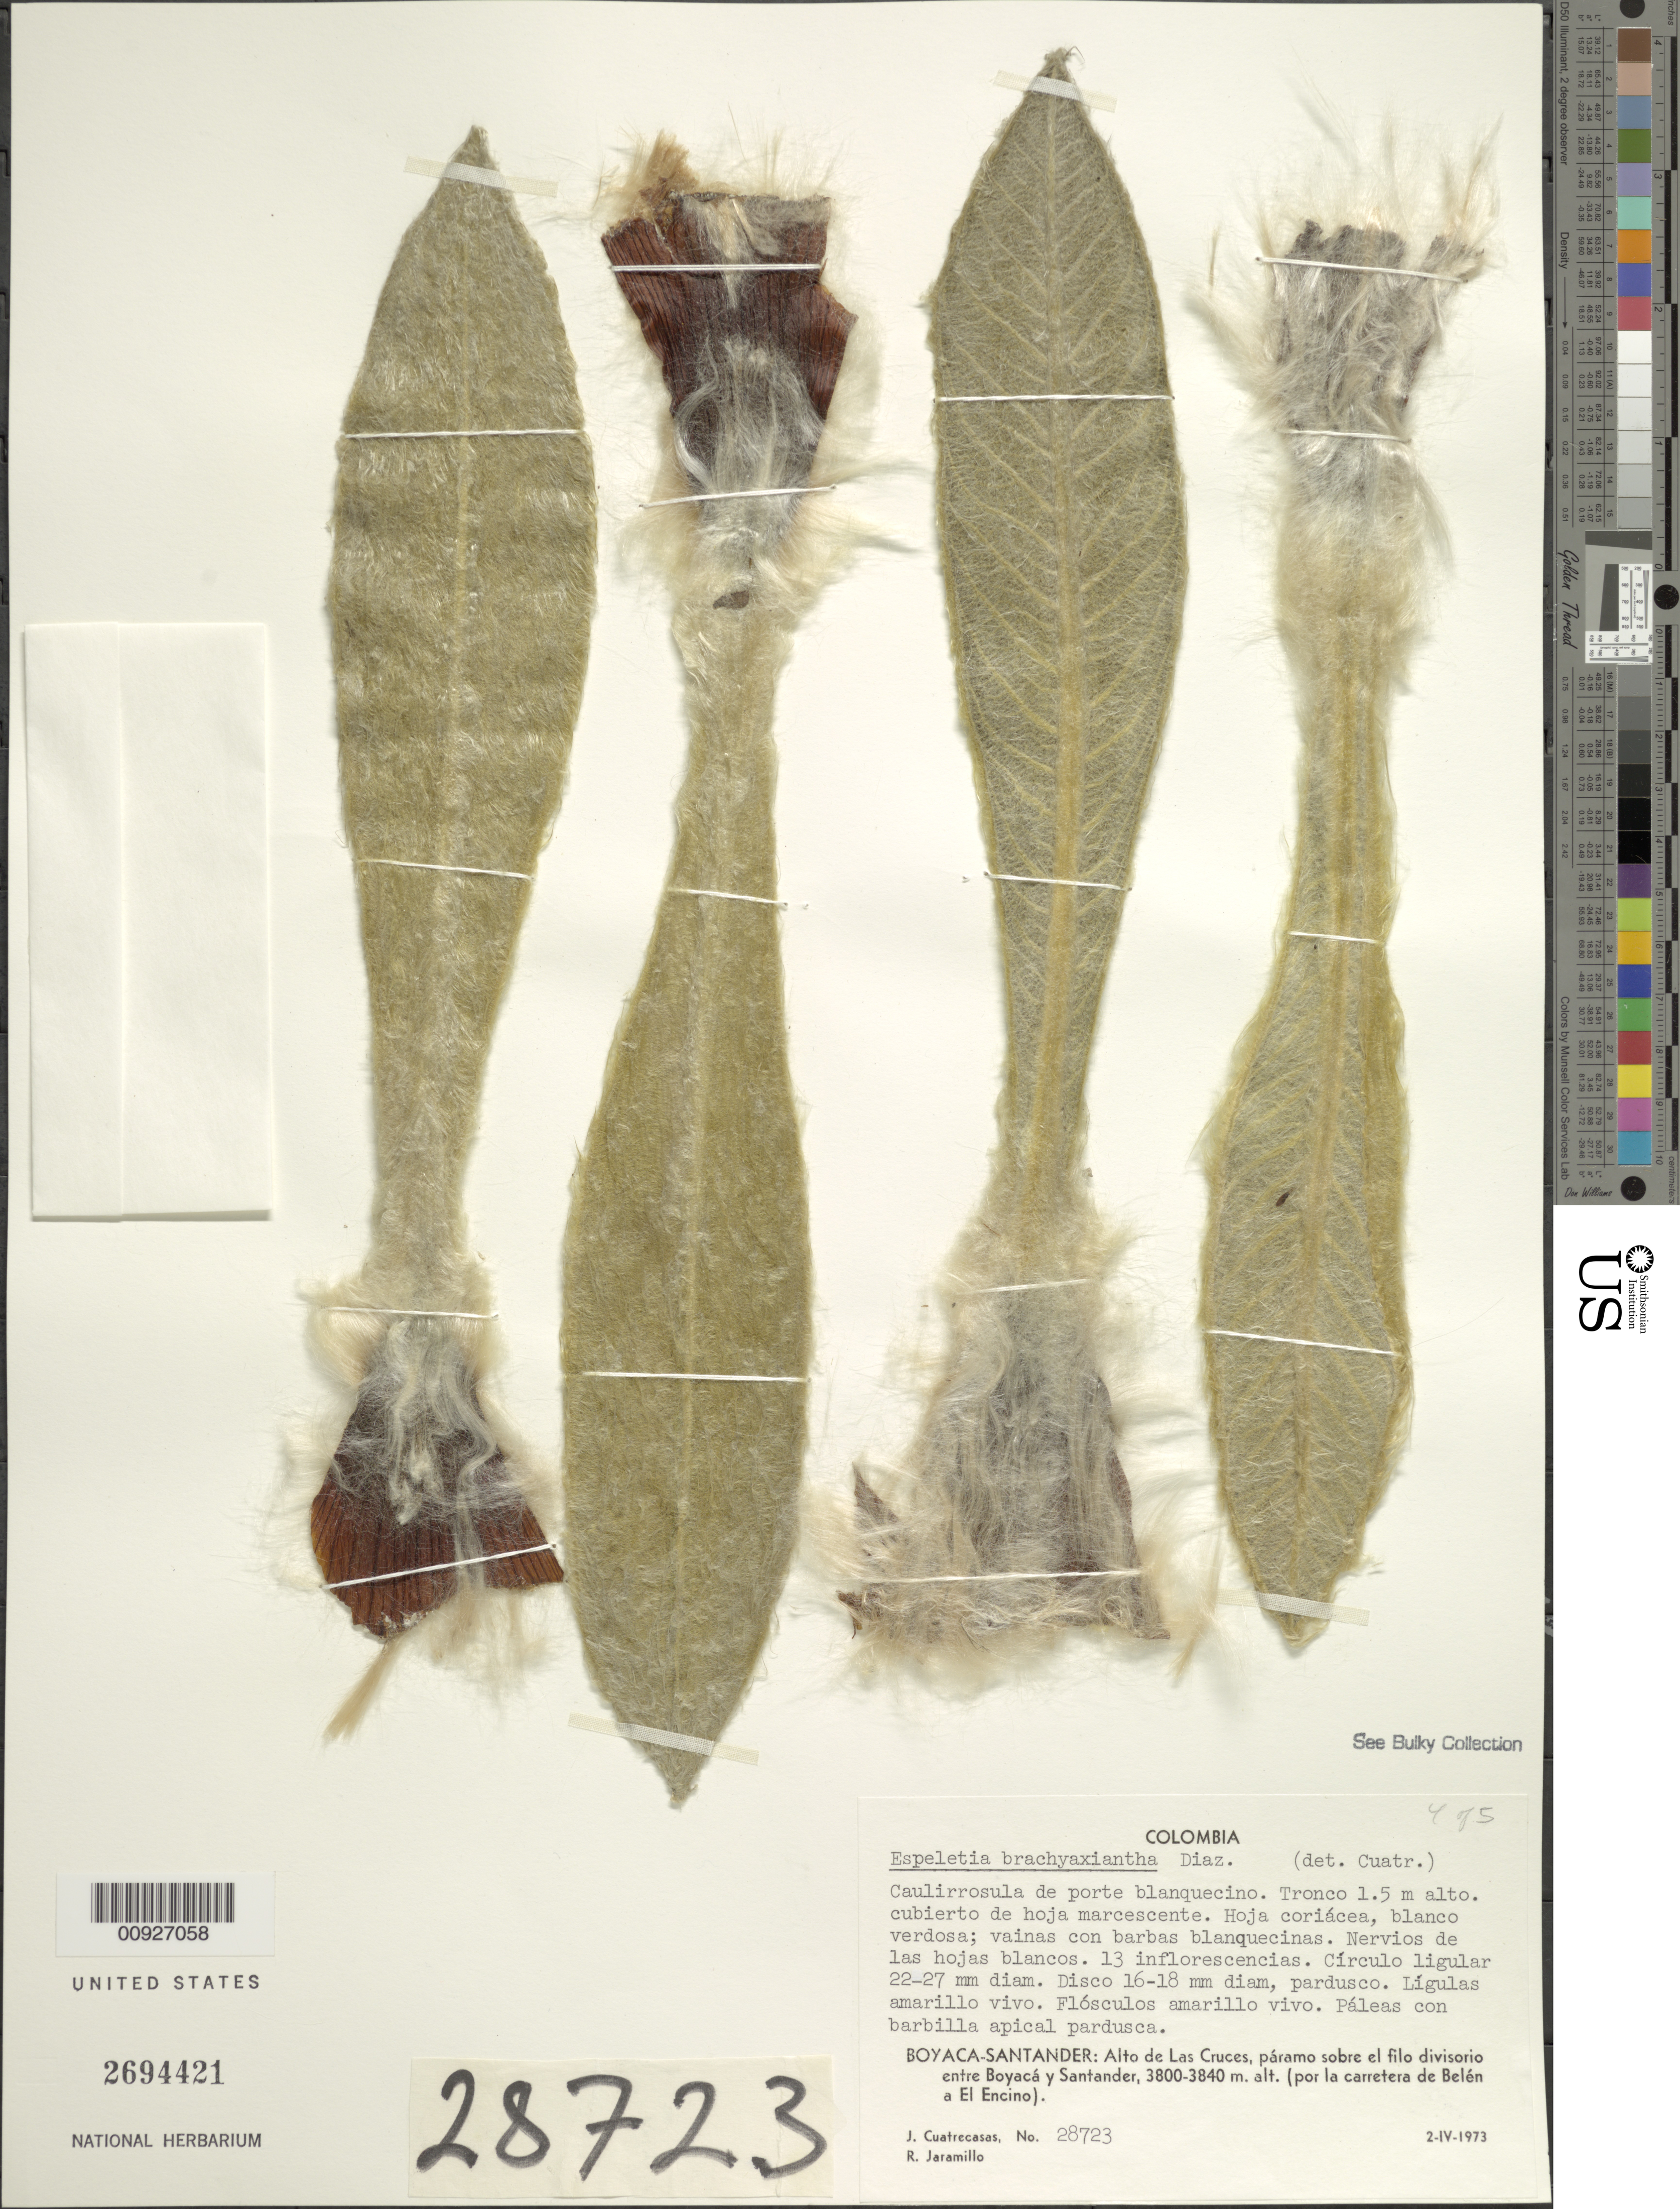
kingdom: Plantae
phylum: Tracheophyta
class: Magnoliopsida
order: Asterales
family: Asteraceae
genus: Espeletia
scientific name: Espeletia brachyaxiantha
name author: S. Díaz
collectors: J. Cuatrecasas & R. Jaramillo M.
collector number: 28723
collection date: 1973-04-02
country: Colombia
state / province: Boyacá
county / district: Santander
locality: Alto de Las Cruces, páramo sobre el filo divisorio entre Boyacá y Santander, (por la carretera de Belén a El Encino).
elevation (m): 3800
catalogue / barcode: US 2694421